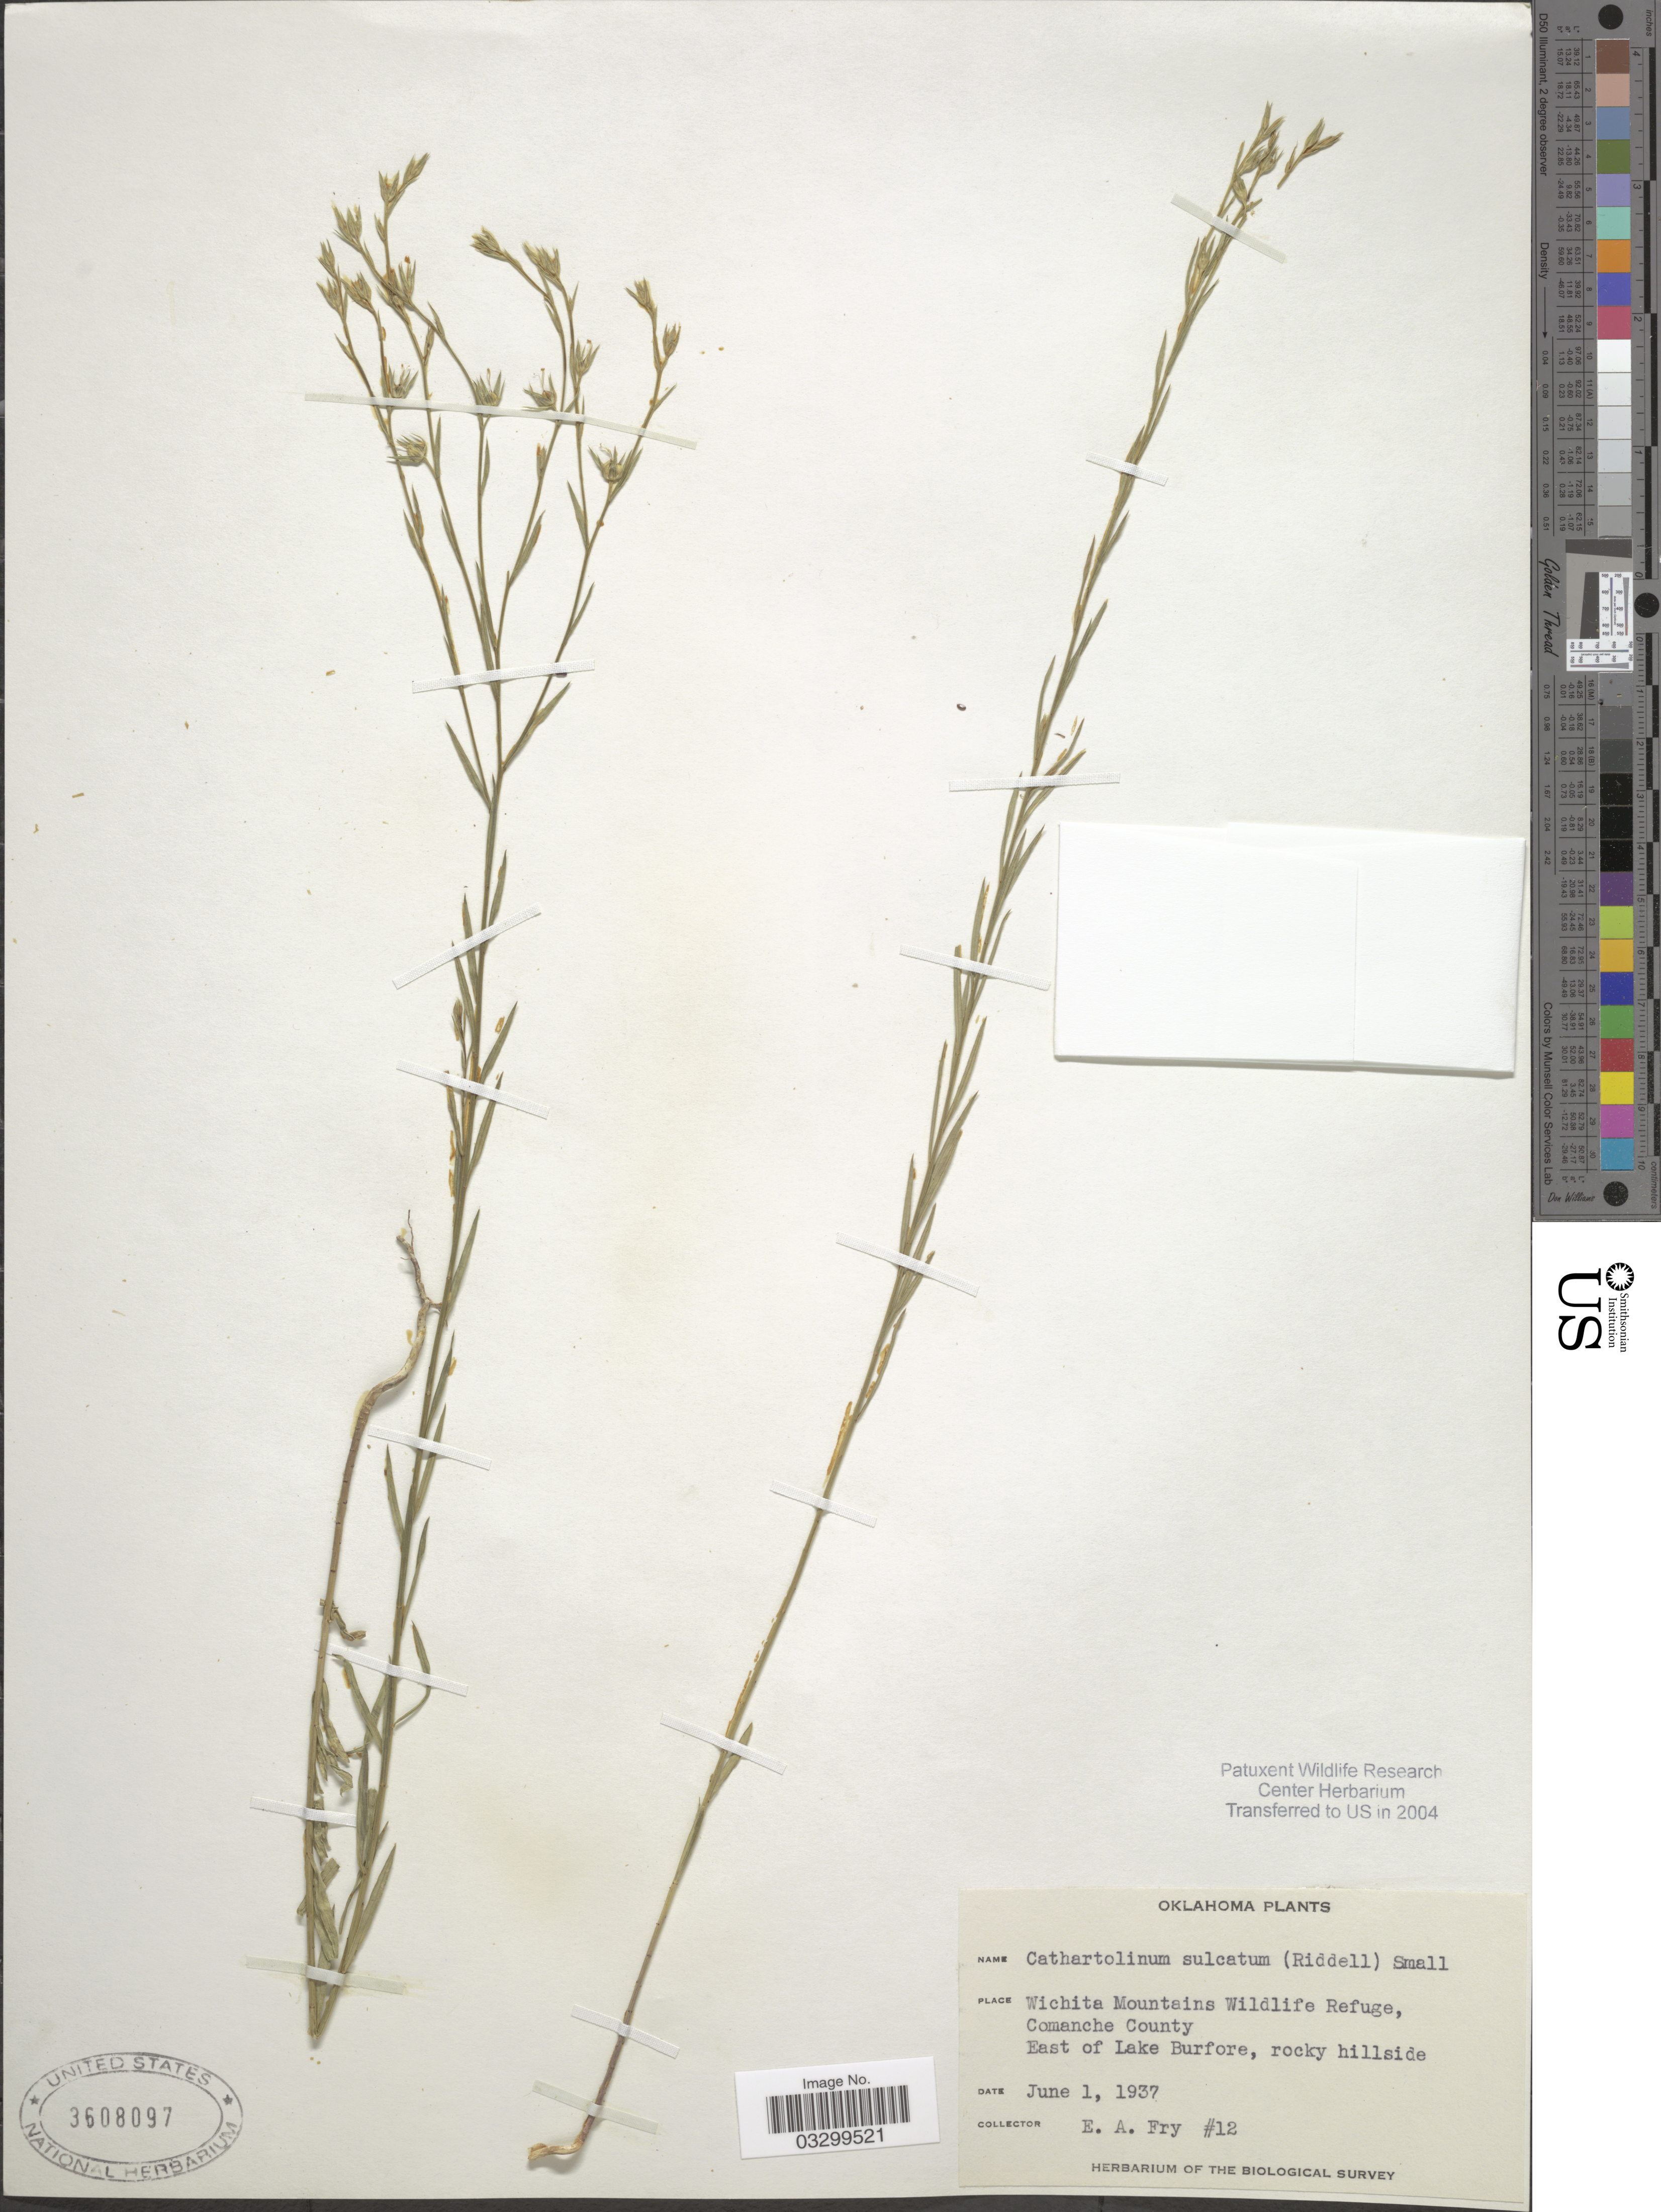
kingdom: Plantae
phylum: Tracheophyta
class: Magnoliopsida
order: Malpighiales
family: Linaceae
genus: Linum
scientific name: Linum sulcatum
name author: Riddell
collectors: E. Fry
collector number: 12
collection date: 1937-06-01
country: United States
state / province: Oklahoma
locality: Wichita Mountains Wildlife Refuge, Comanche County. East of Lake Burfore.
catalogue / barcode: US 3608097